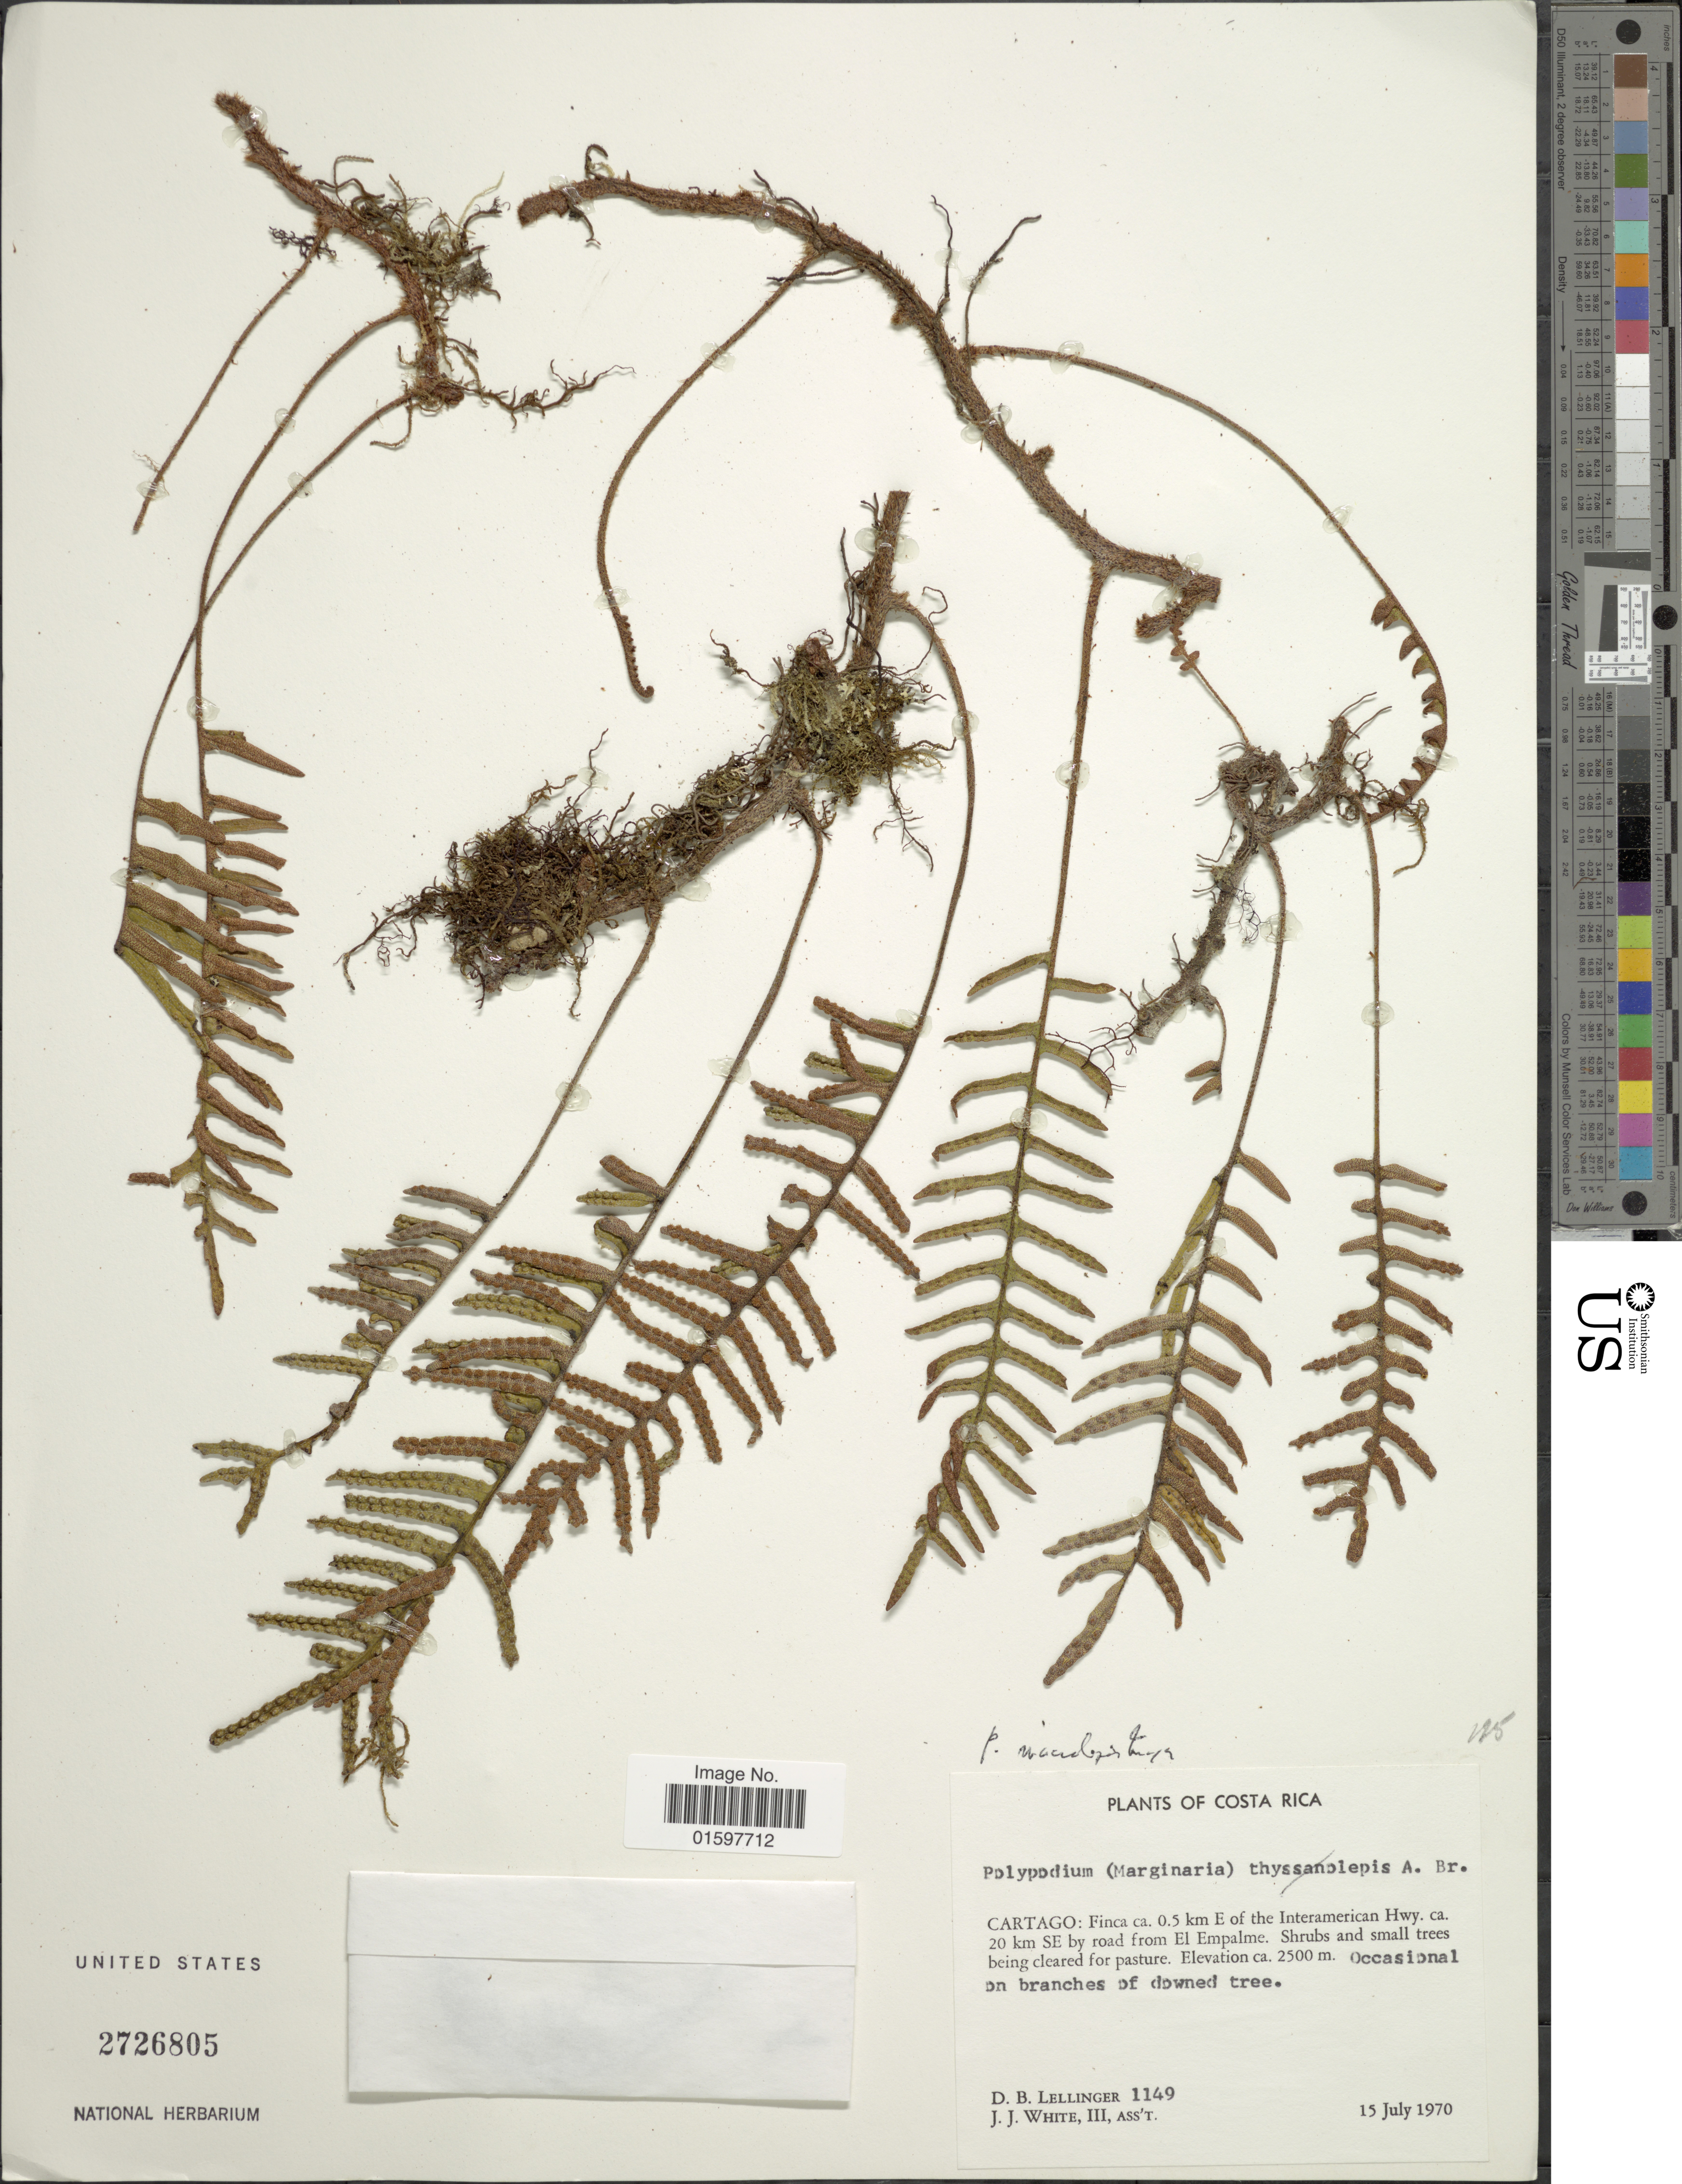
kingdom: Plantae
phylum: Tracheophyta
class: Polypodiopsida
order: Polypodiales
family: Polypodiaceae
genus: Pleopeltis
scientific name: Pleopeltis macrolepis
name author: (Maxon) A.R. Sm. & Tejero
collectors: D. B. Lellinger & J. J. White III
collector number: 1149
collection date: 1970-07-15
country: Costa Rica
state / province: Cartago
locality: Finca ca. 0.5 km E of the Interamerican Hwy. ca. 20 km SE by road from El Empalme.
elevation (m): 2500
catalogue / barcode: US 2726805